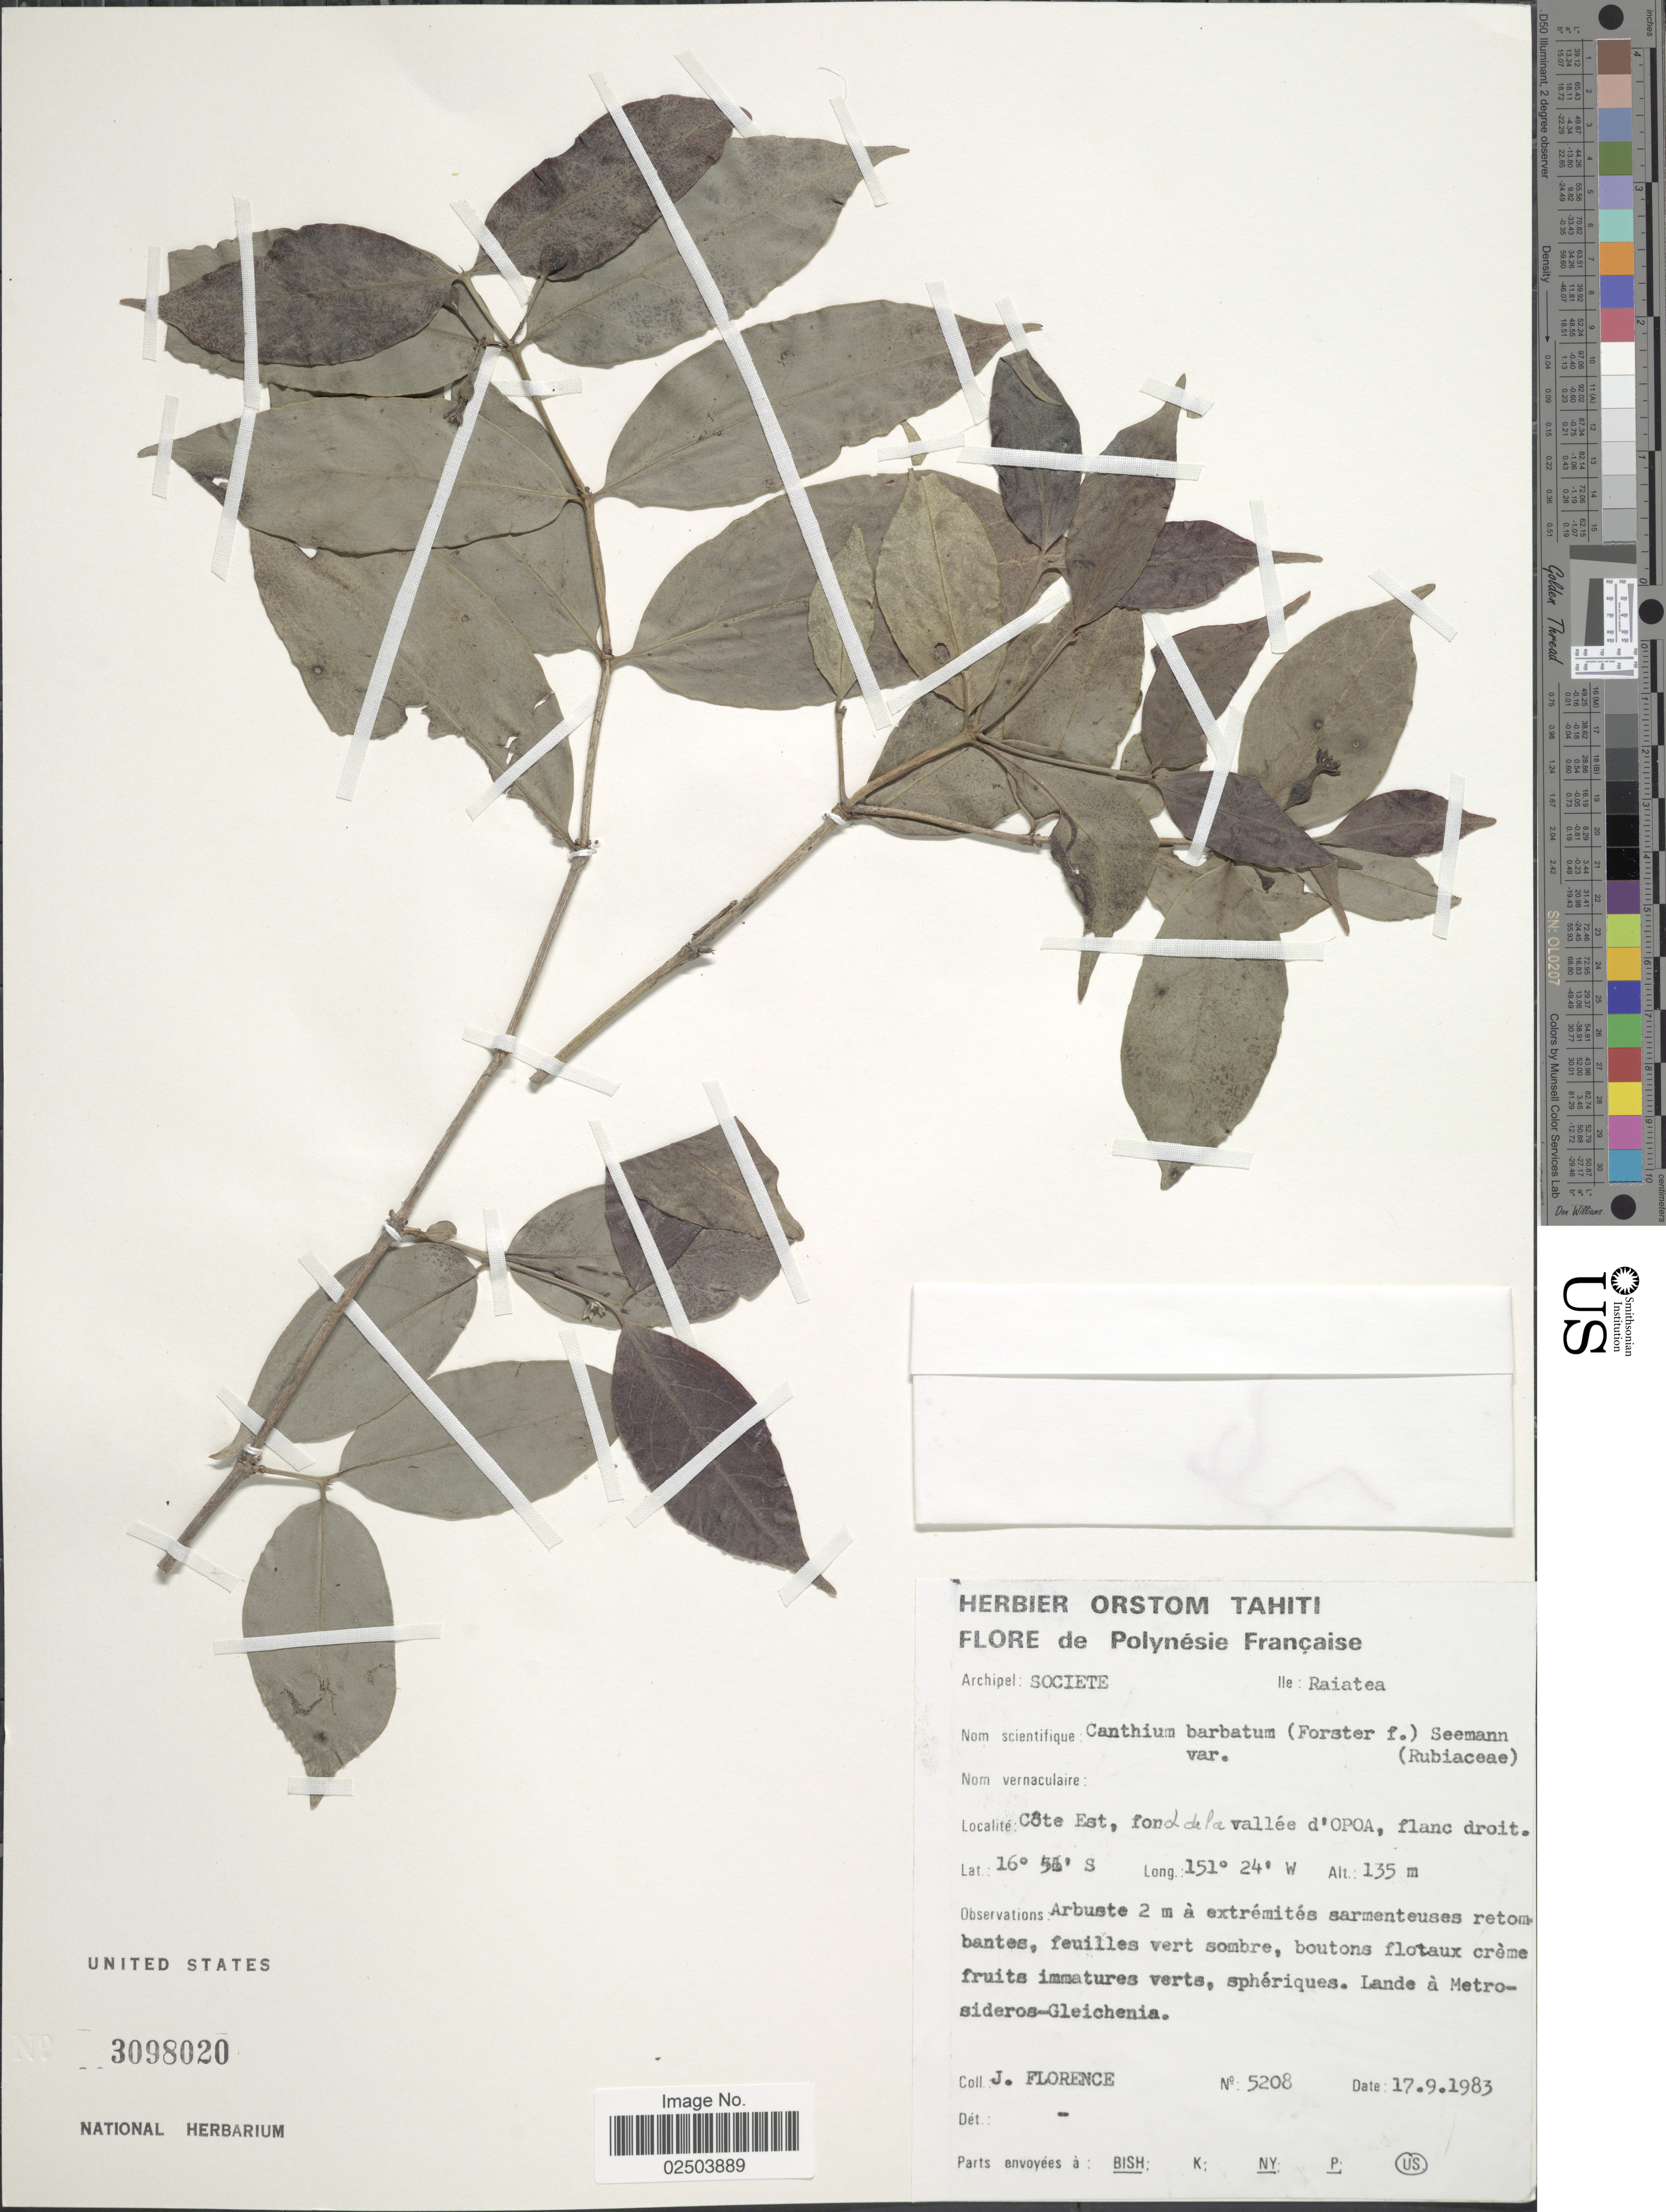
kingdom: Plantae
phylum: Tracheophyta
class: Magnoliopsida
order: Gentianales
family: Rubiaceae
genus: Cyclophyllum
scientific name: Cyclophyllum barbatum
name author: (G. Forst.) N. Hallé & J. Florence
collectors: J. Florence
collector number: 5208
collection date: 1983-09-17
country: French Polynesia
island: Raiatea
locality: Archipel: Societe, Ile: Raiatea. Cote Est, fond de la vallee d'Opoa, flanc droit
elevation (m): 135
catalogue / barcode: US 3098020